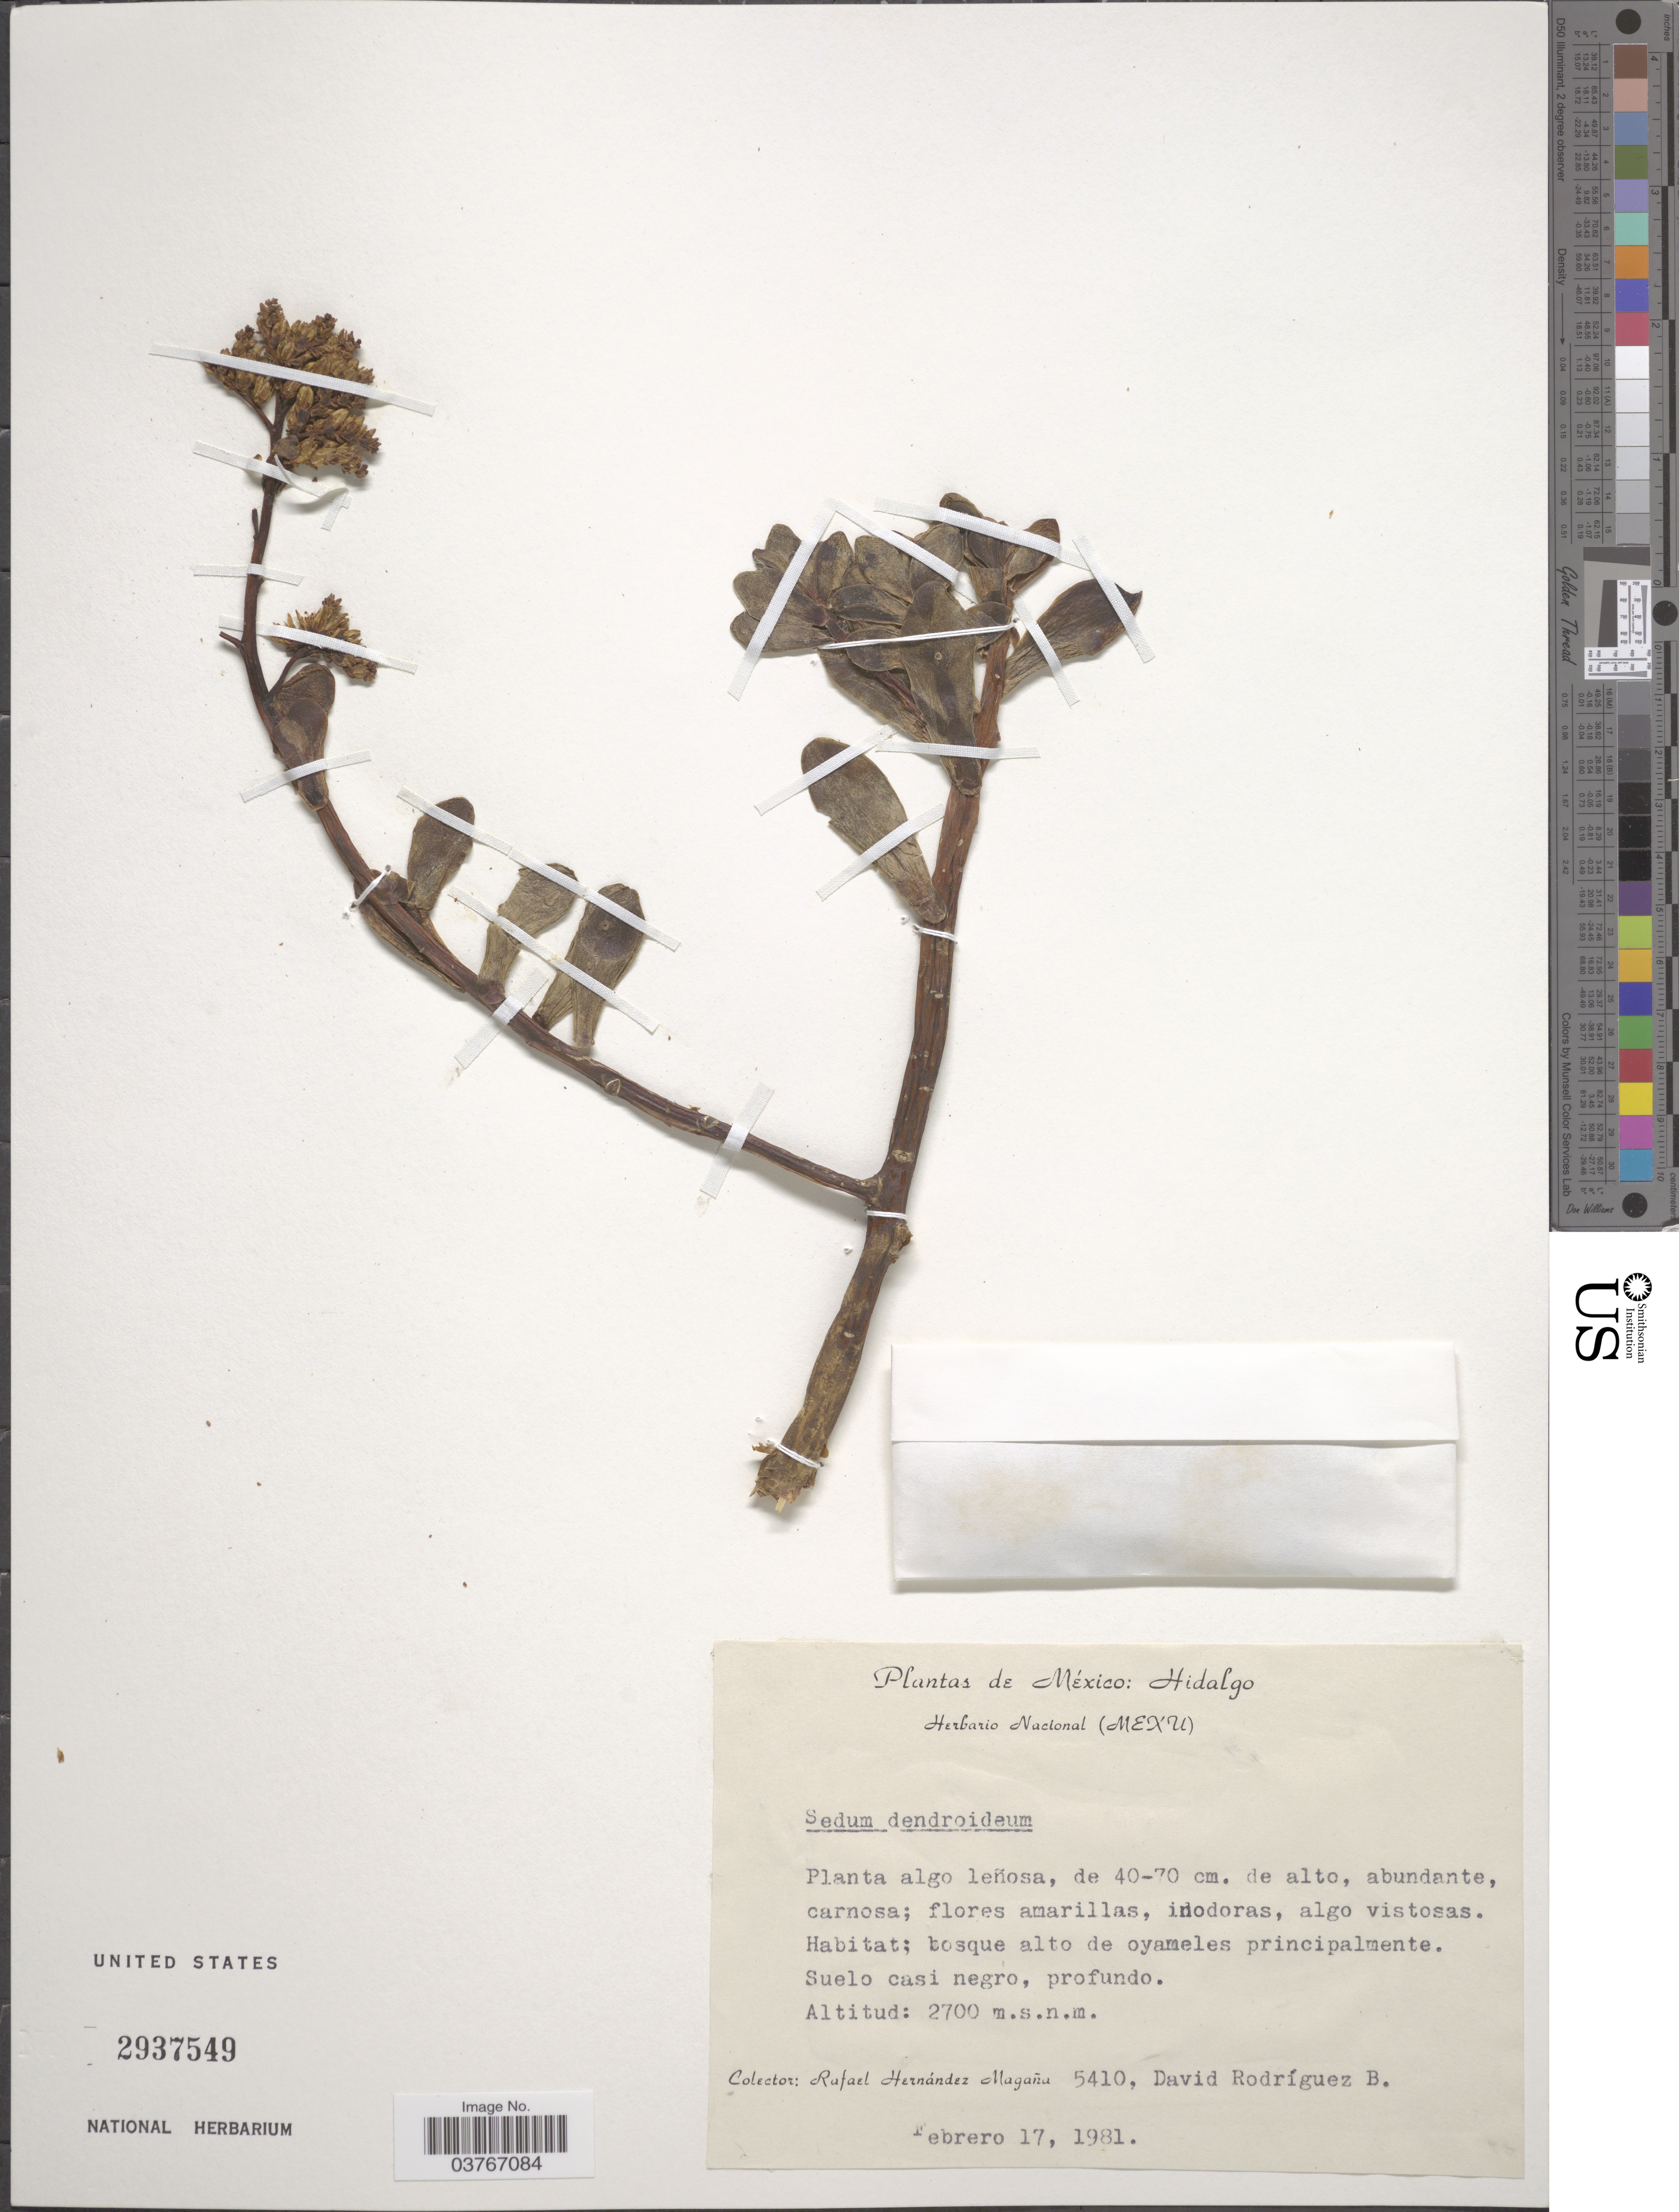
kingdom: Plantae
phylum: Tracheophyta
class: Magnoliopsida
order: Saxifragales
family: Crassulaceae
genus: Sedum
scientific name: Sedum dendroideum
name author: Moc. & Sessé ex DC.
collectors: R. Hernández-M. & D. Rodríguez B.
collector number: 5410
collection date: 1981-02-17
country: Mexico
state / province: Hidalgo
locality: Bosque alto de oyameles principalmente. Suelo casi negro, profundo.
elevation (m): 2700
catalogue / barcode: US 2937549